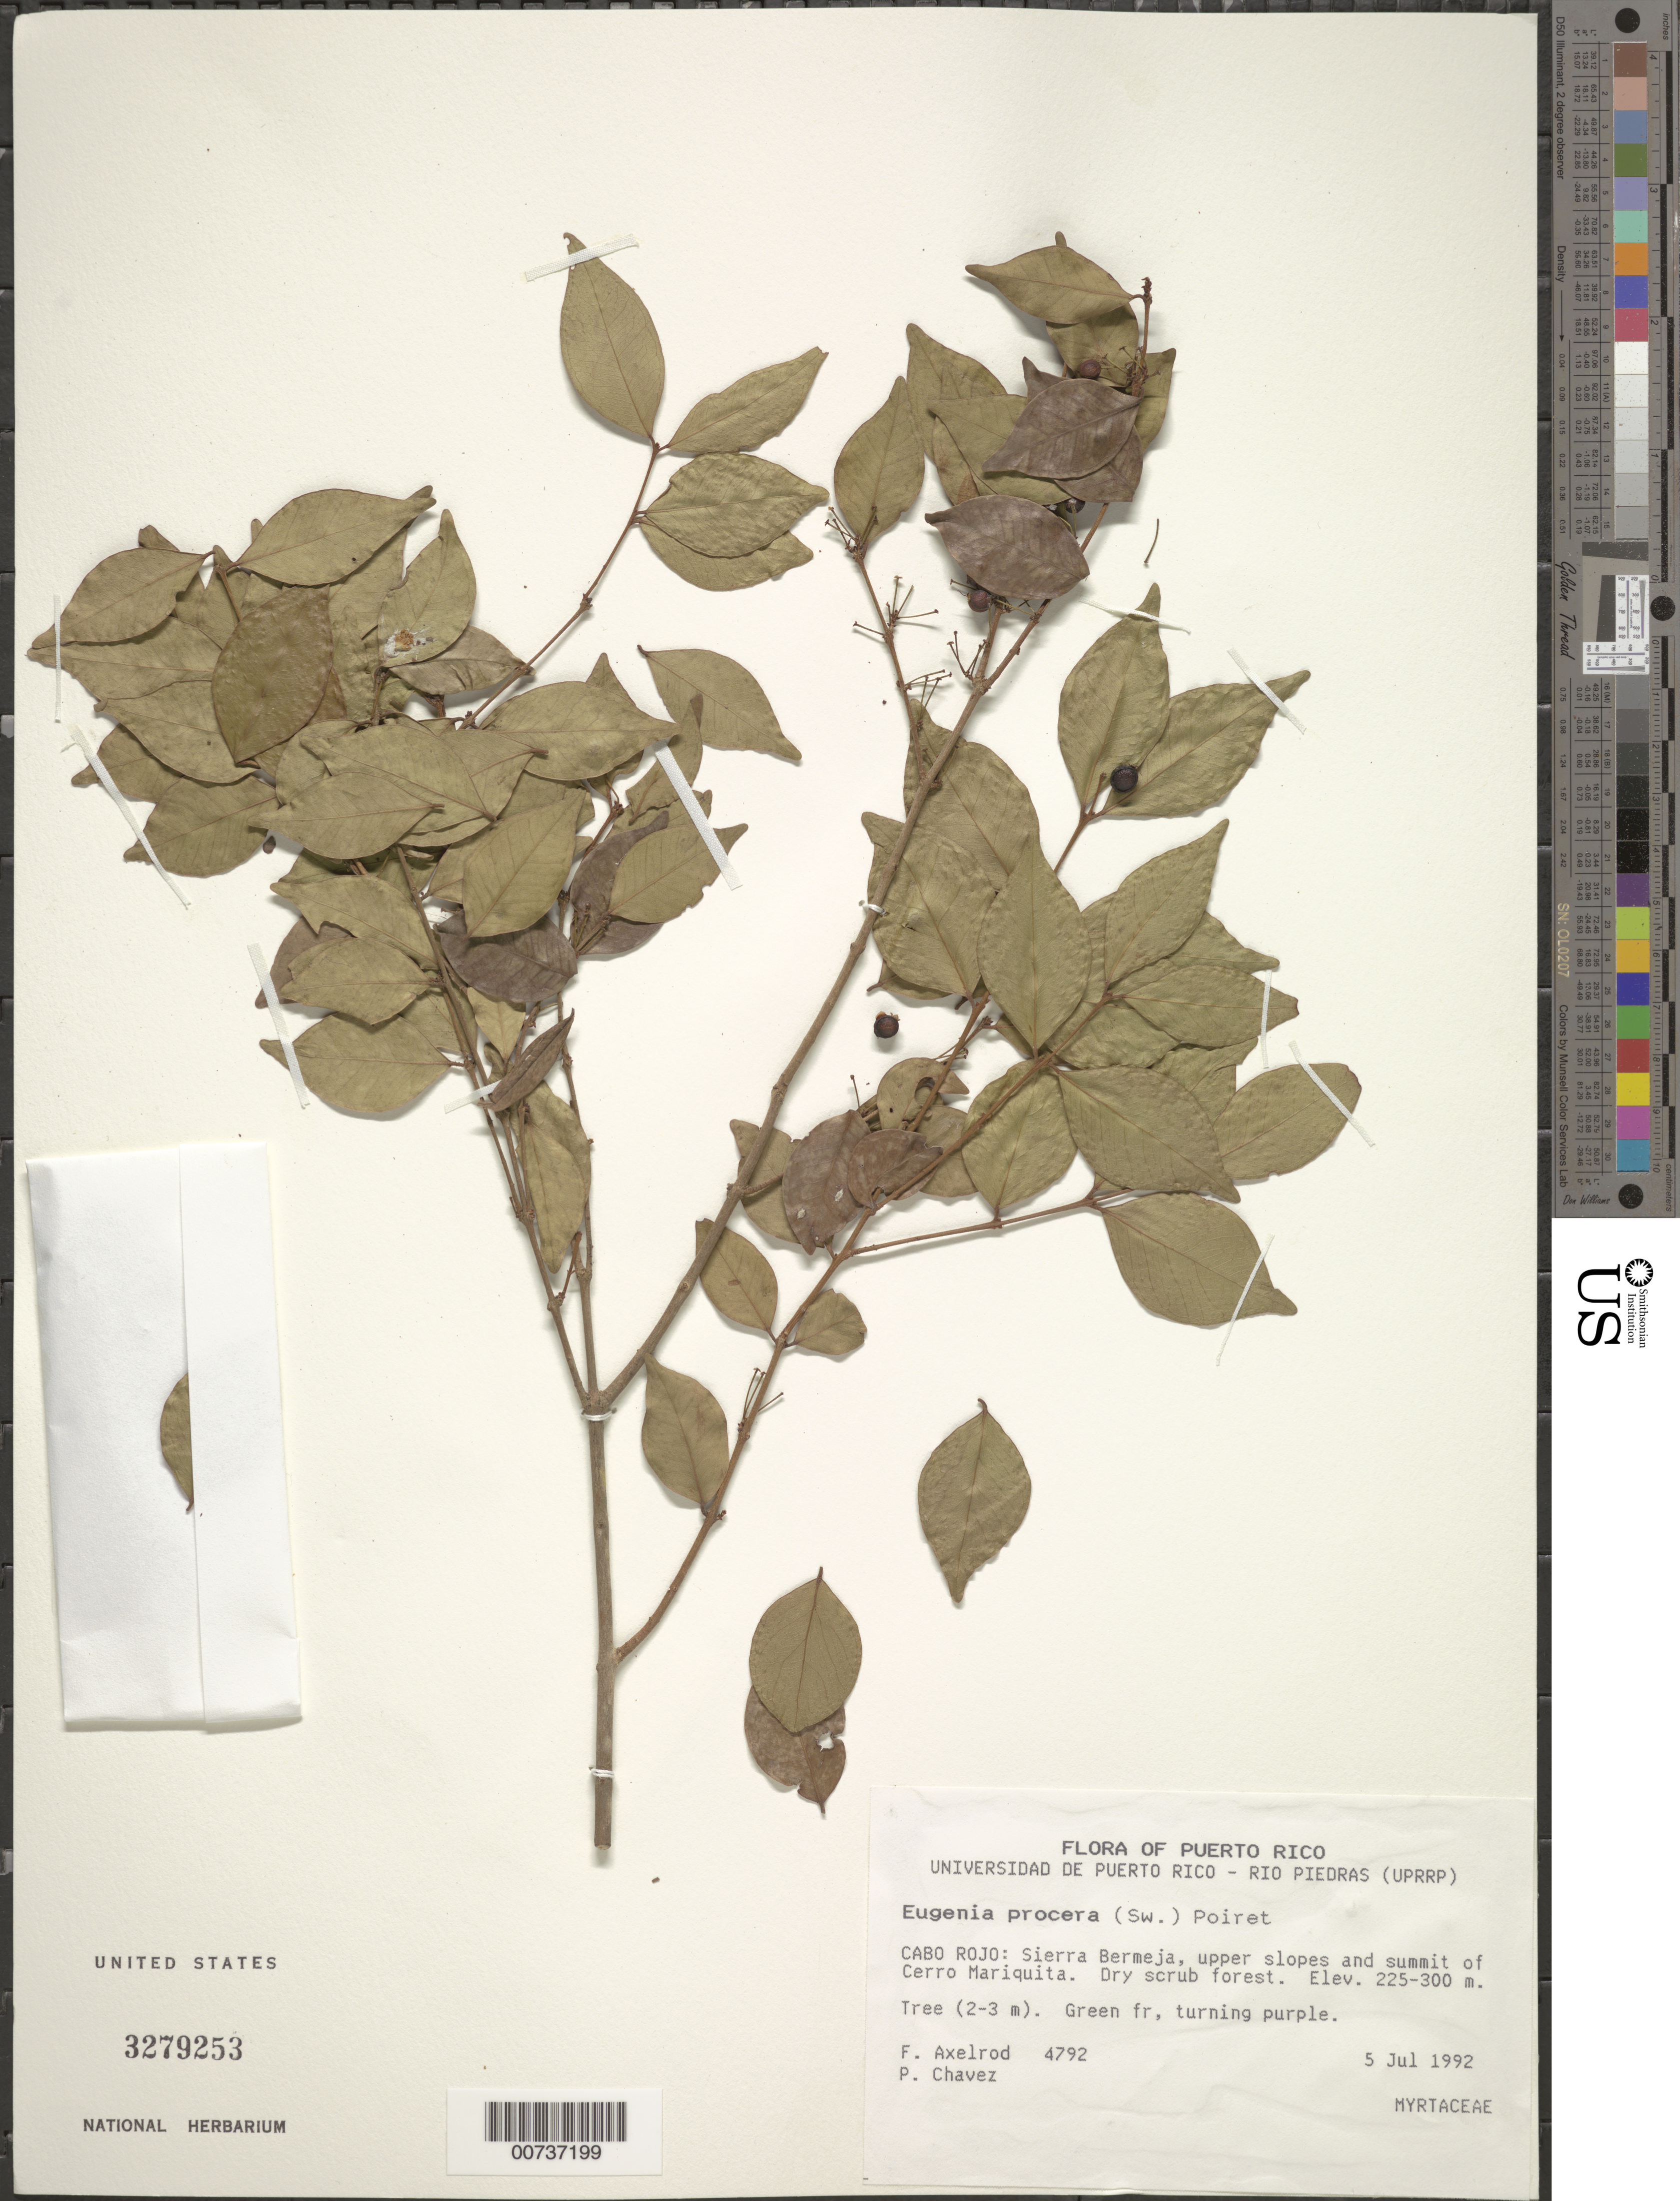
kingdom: Plantae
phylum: Tracheophyta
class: Magnoliopsida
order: Myrtales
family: Myrtaceae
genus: Eugenia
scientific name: Eugenia procera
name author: (Sw.) Poir.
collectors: F. S. Axelrod & P. Chavez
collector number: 4792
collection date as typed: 05 Jul 1992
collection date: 1992-07-05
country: Puerto Rico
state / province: Cabo Rojo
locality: Cabo Rojo: Sierra Bermeja, upper slopes and summit of Cerro Mariquita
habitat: Dry scrub forest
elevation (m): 225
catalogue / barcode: US 3279253